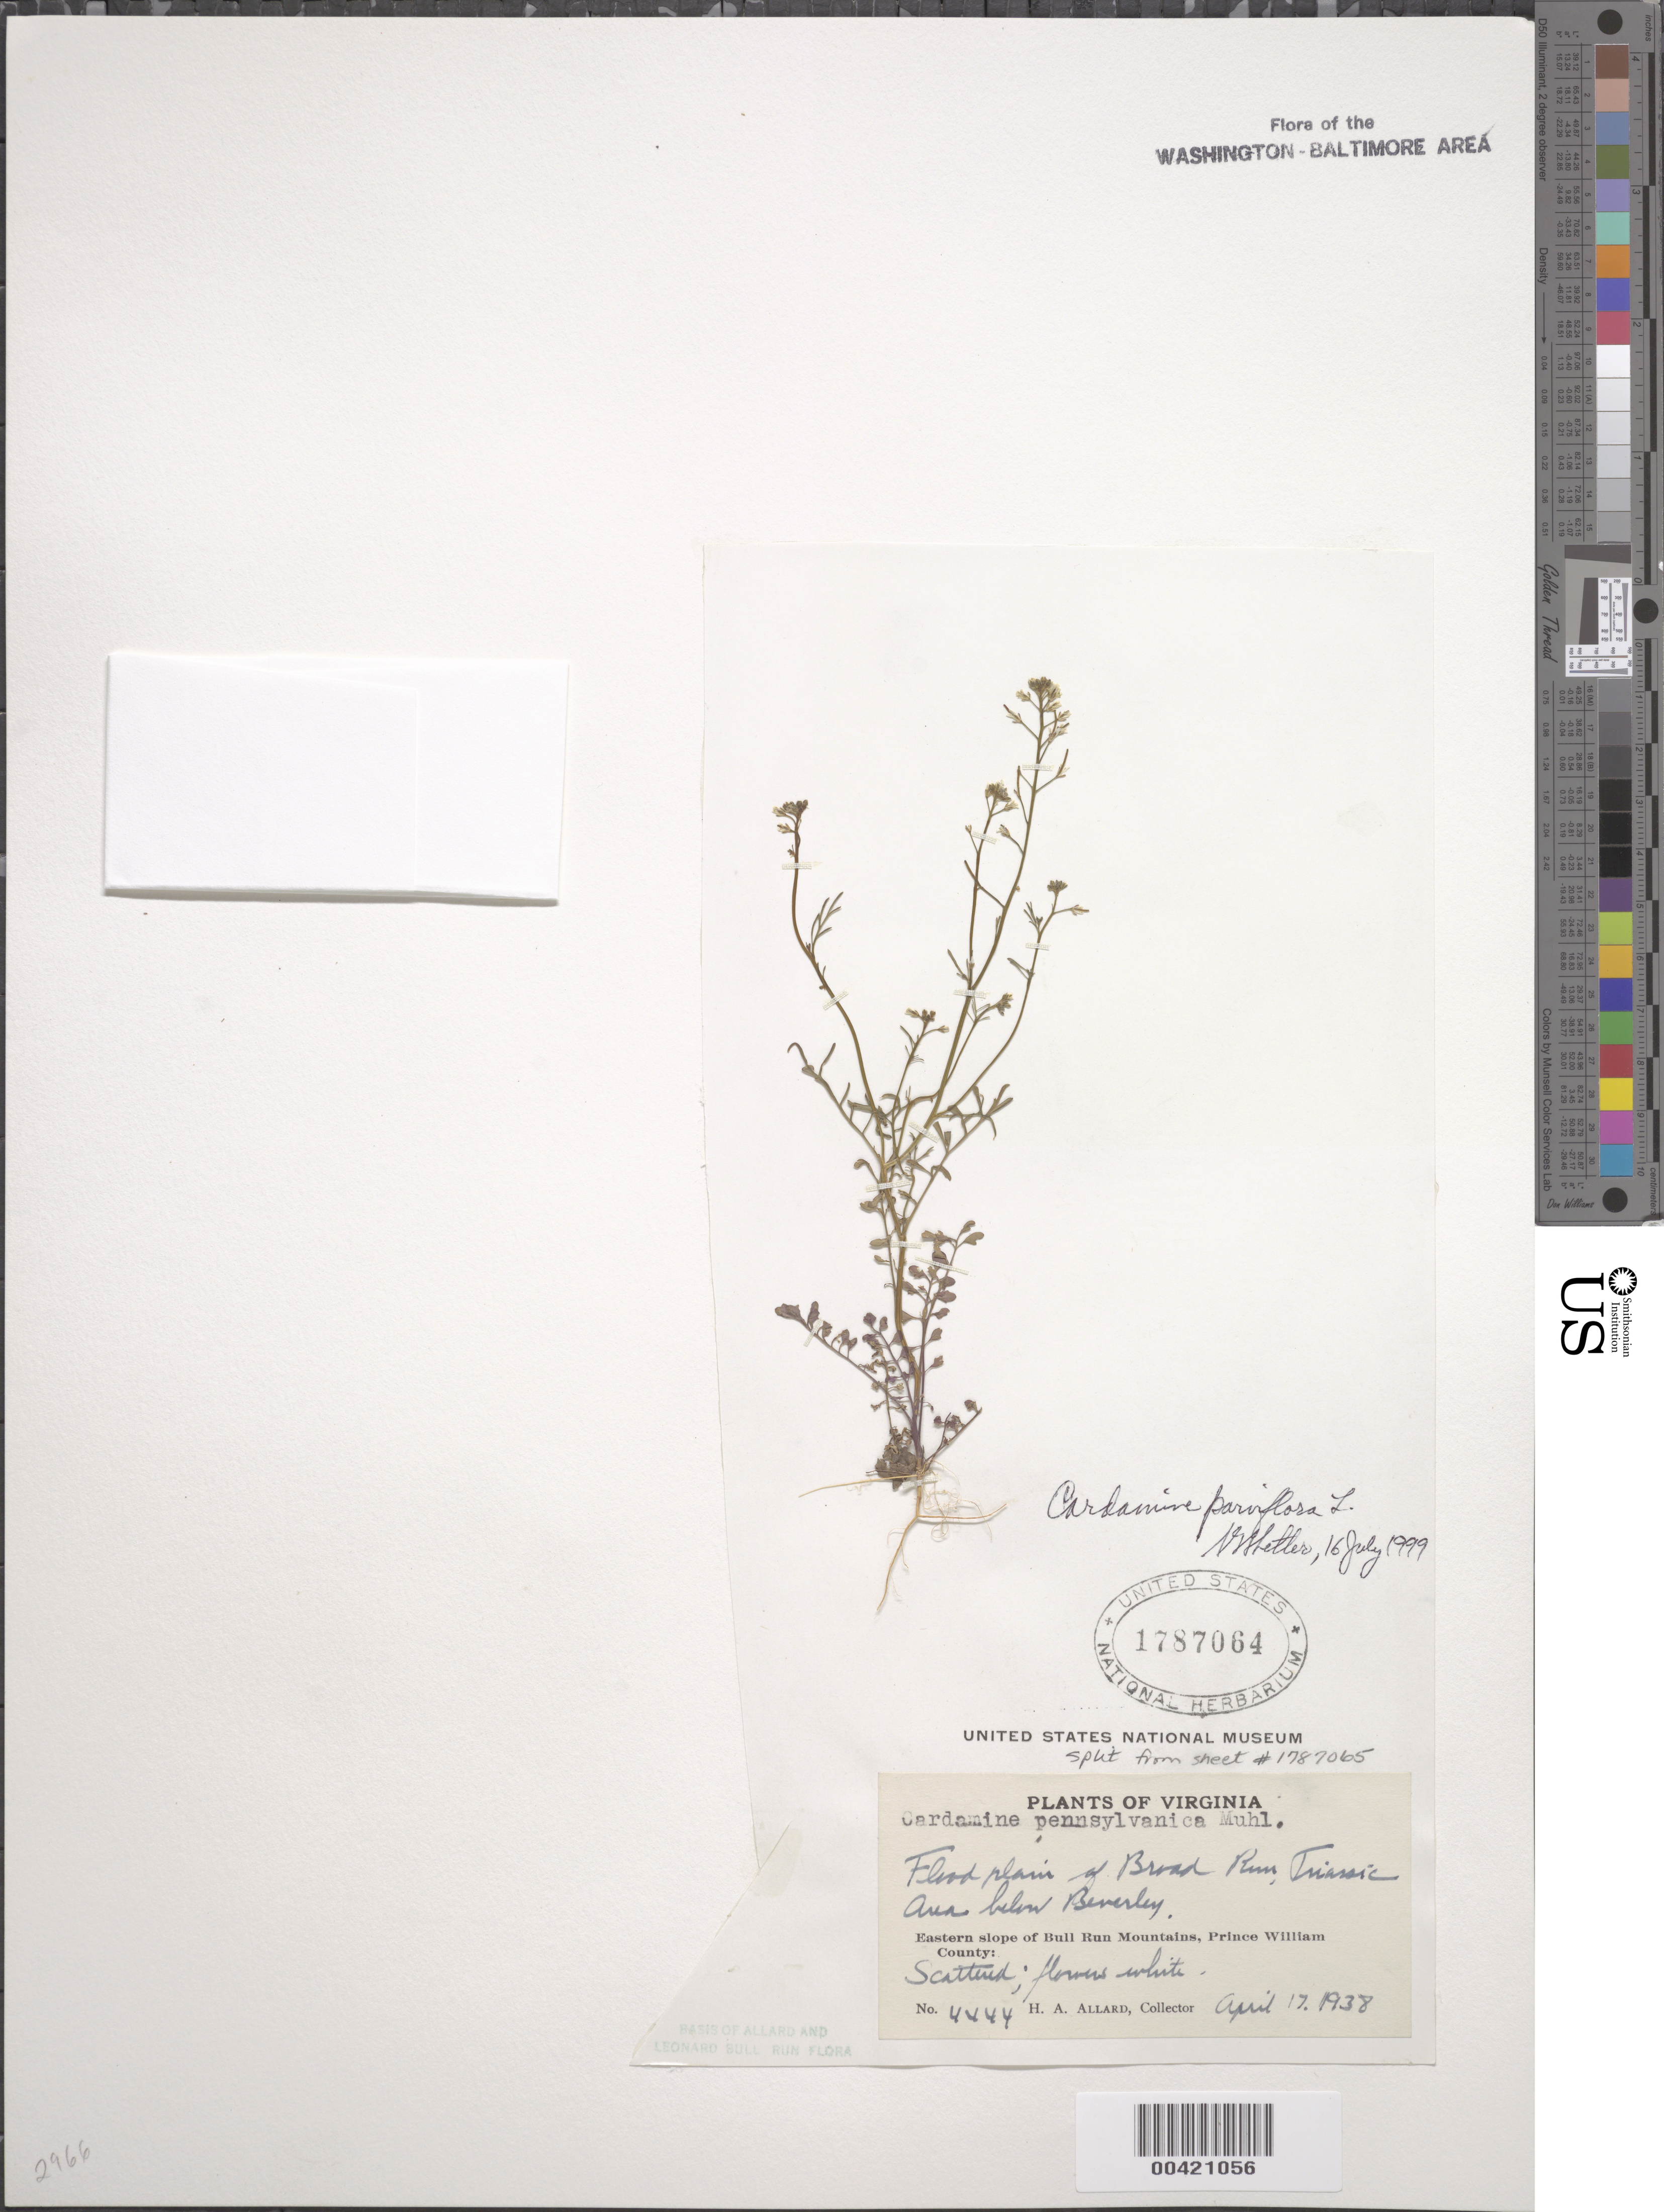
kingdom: Plantae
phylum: Tracheophyta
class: Magnoliopsida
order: Brassicales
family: Brassicaceae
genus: Cardamine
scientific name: Cardamine parviflora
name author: L.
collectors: H. A. Allard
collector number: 4444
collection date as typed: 17 Apr 1938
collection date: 1938-04-17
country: United States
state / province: Virginia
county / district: Prince William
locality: Broad Run, below Beverley Mill Bull Run Mts.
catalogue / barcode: US 1787064